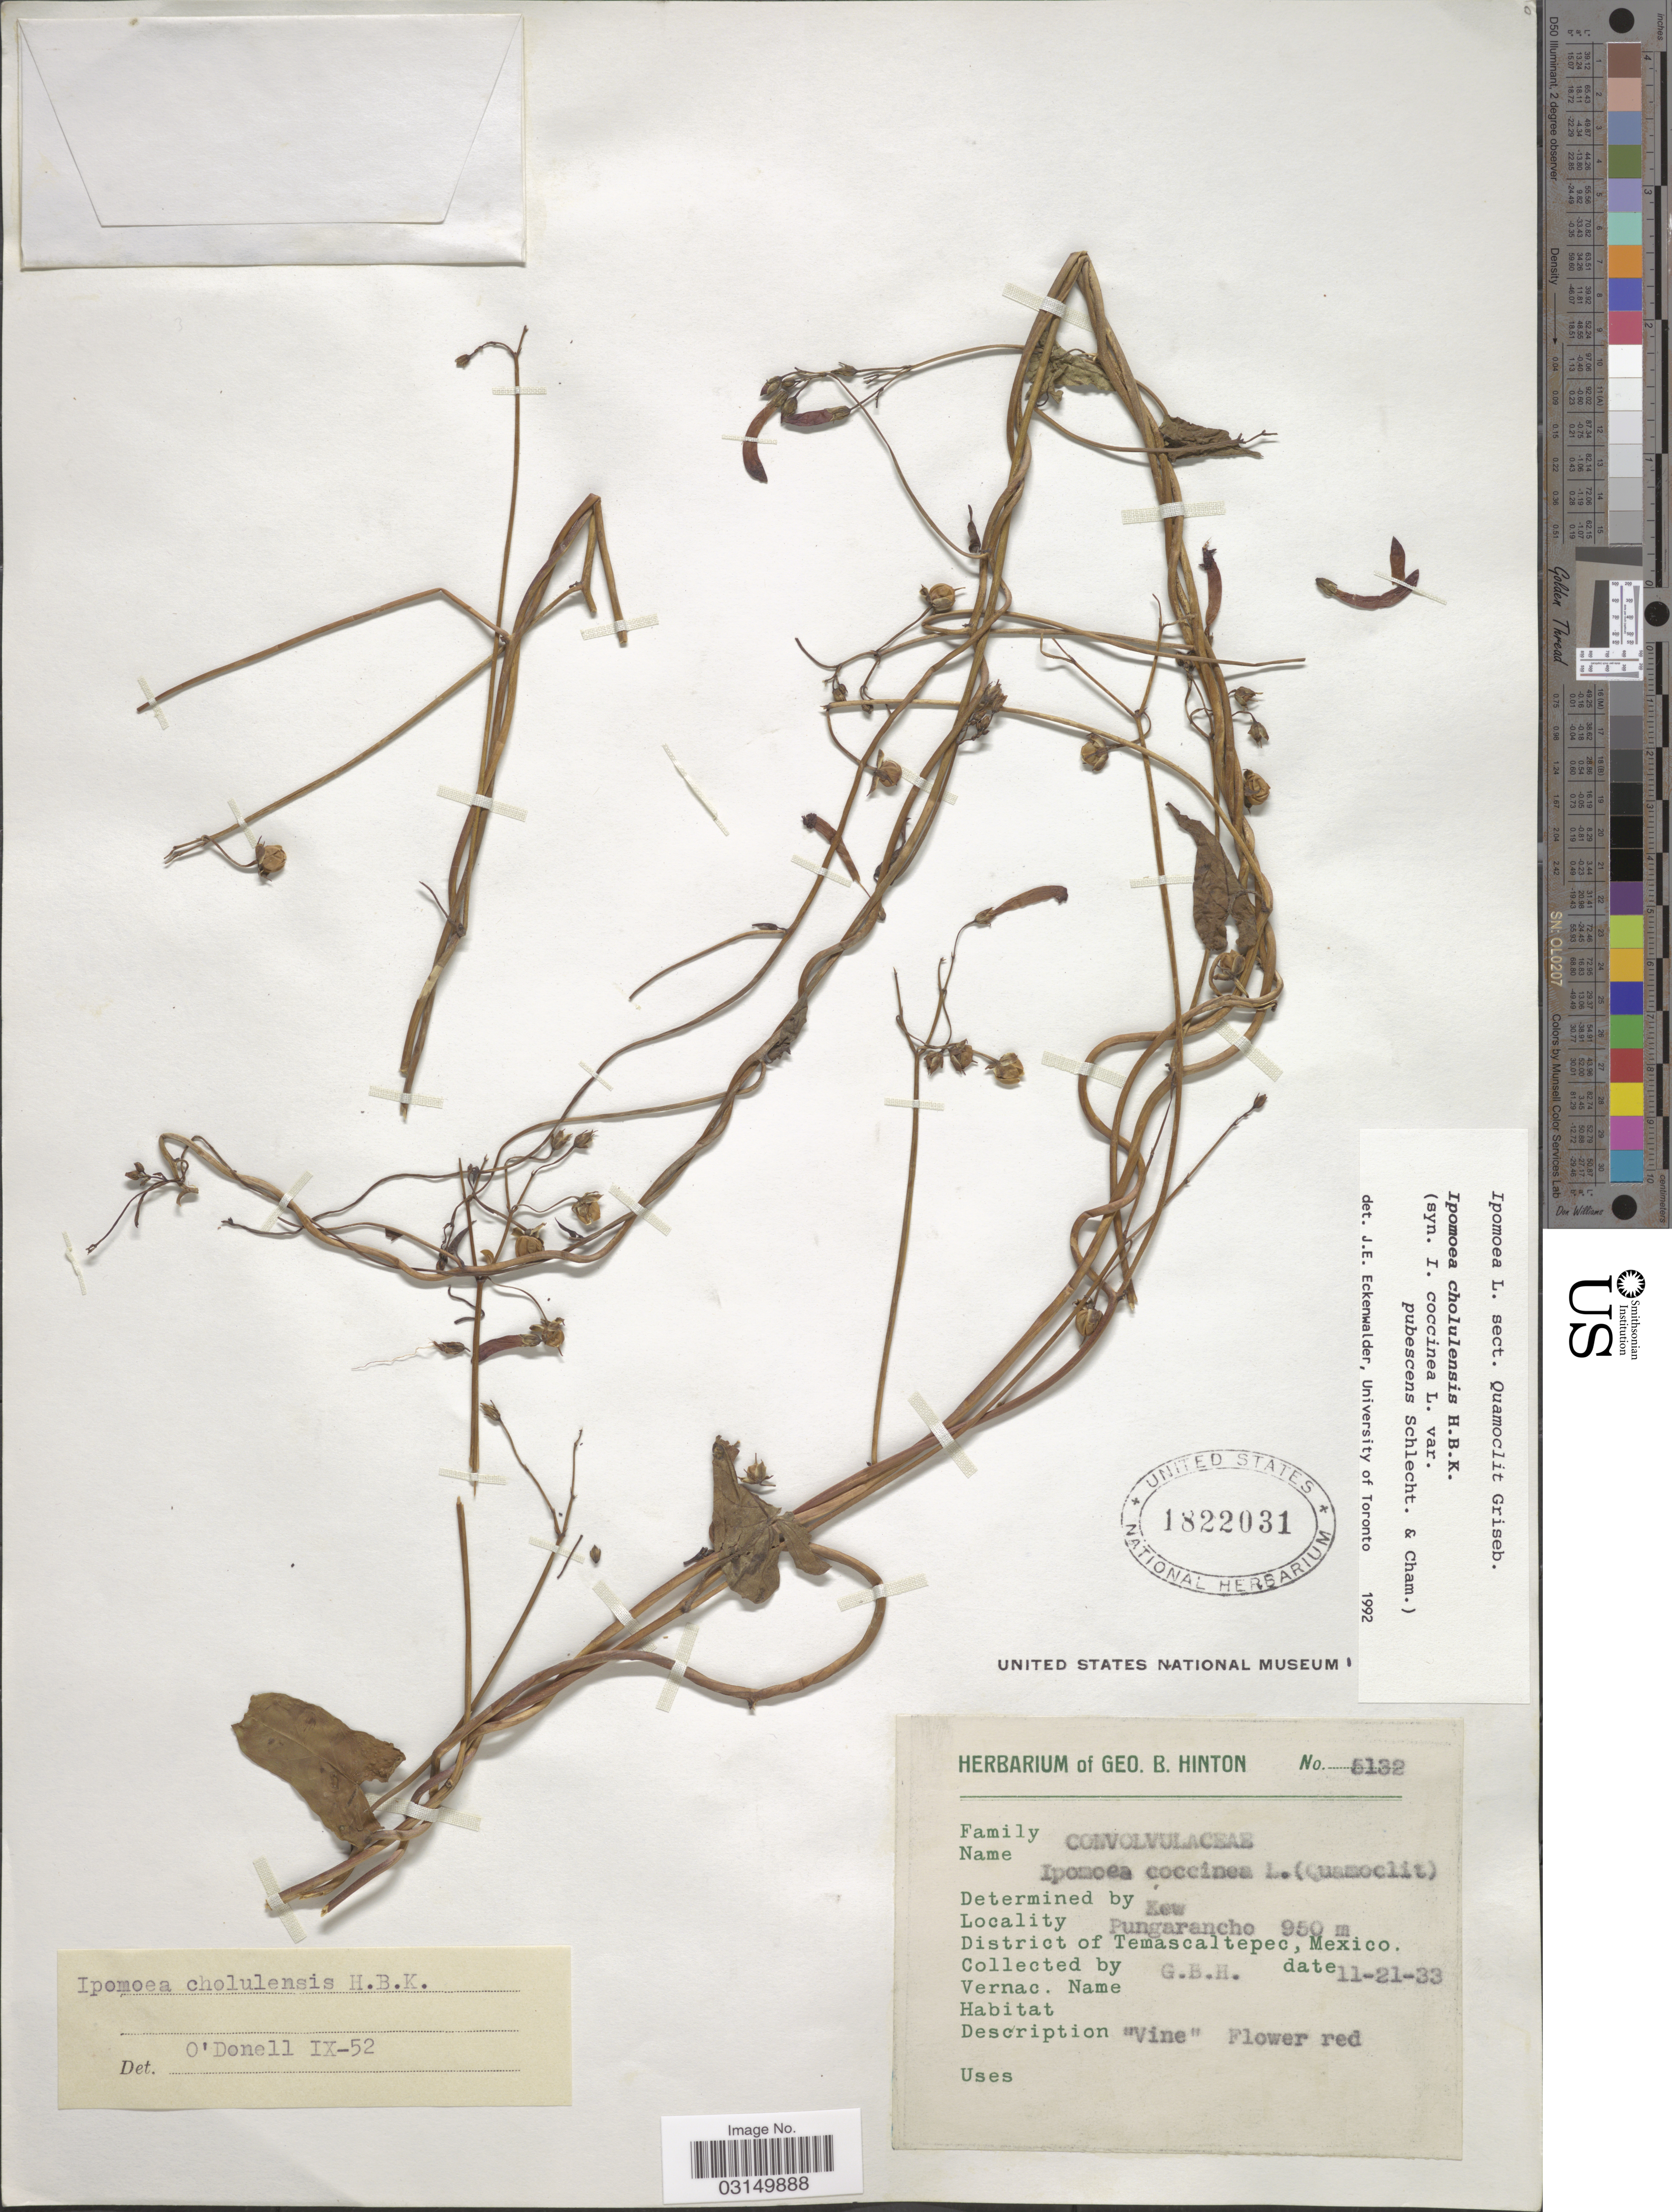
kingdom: Plantae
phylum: Tracheophyta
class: Magnoliopsida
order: Solanales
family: Convolvulaceae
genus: Ipomoea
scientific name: Ipomoea cholulensis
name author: Kunth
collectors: G. B. Hinton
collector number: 5132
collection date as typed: Transcribed d/m/y: 21/11/33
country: Mexico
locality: Pungarancho, District of Temascaltepec, Mexico.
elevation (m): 950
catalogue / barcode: US 1822031